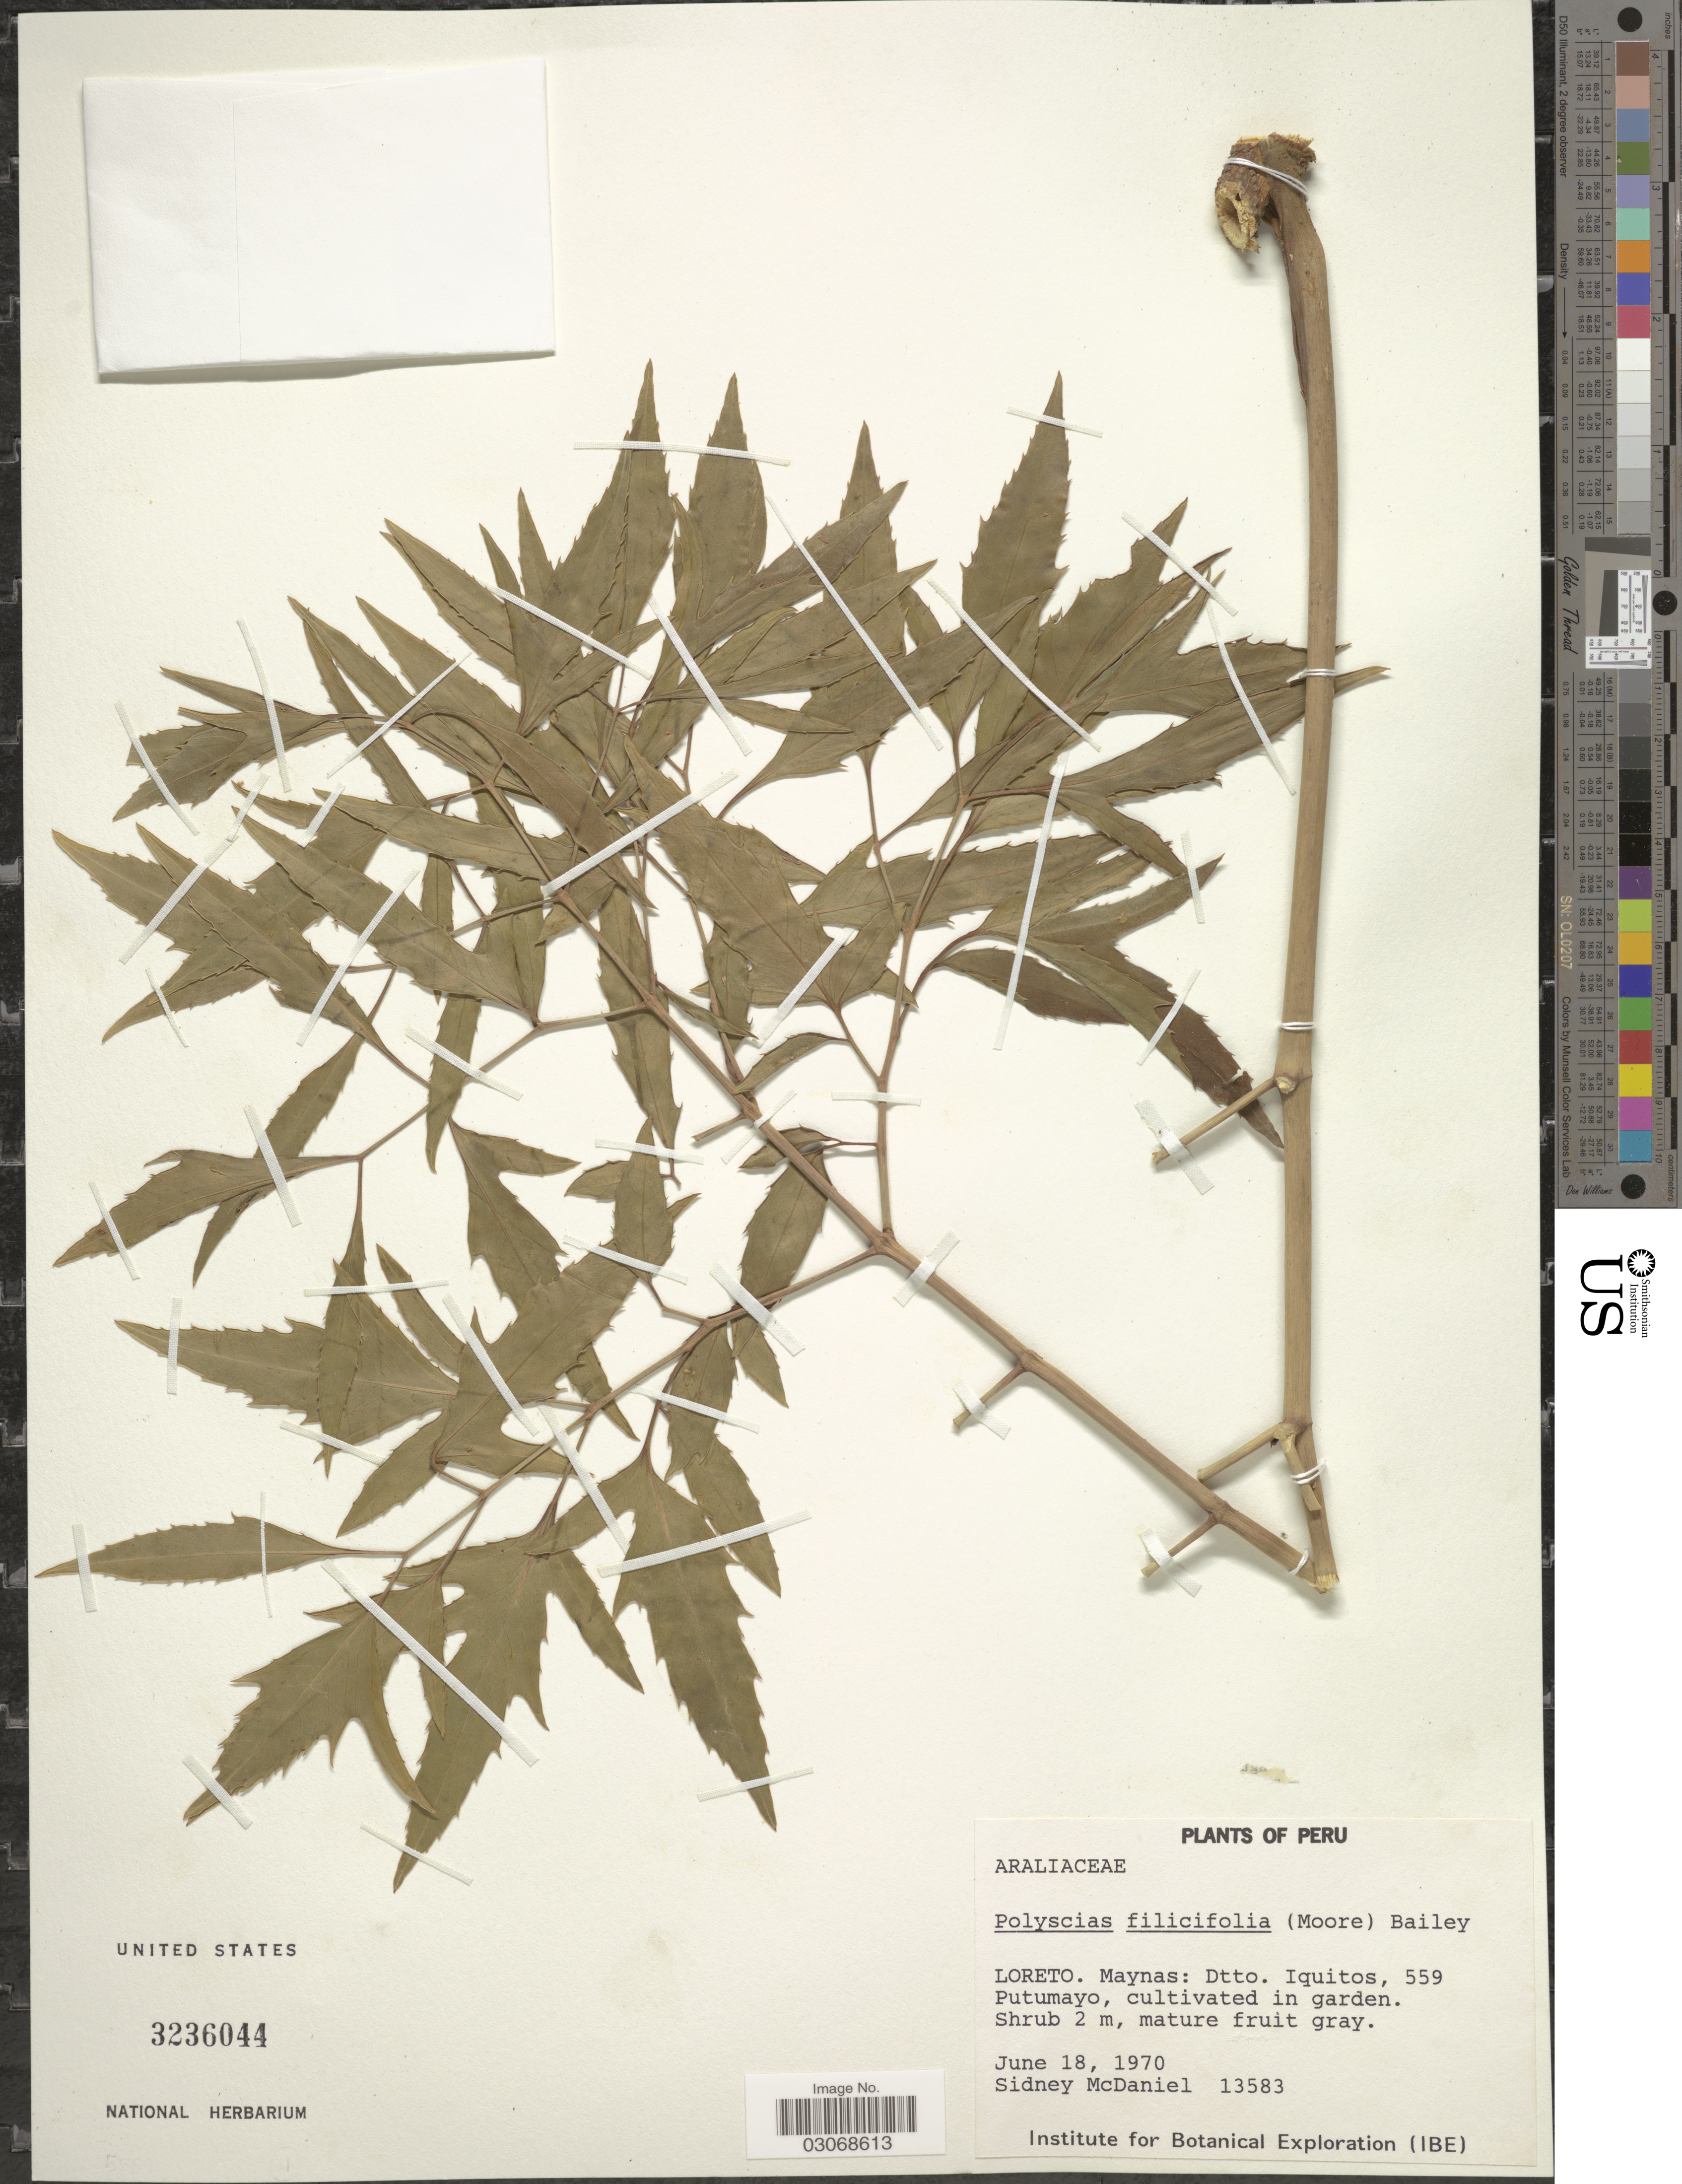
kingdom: Plantae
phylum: Tracheophyta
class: Magnoliopsida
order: Apiales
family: Araliaceae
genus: Polyscias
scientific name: Polyscias filicifolia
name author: (C. Moore ex E. Fourn.) L.H. Bailey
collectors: S. McDaniel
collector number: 13583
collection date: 1970-06-18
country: Peru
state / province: Loreto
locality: Maynas: Dtto. Iquitos, 559 Putumayo, cultivated in garden.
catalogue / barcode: US 3236044